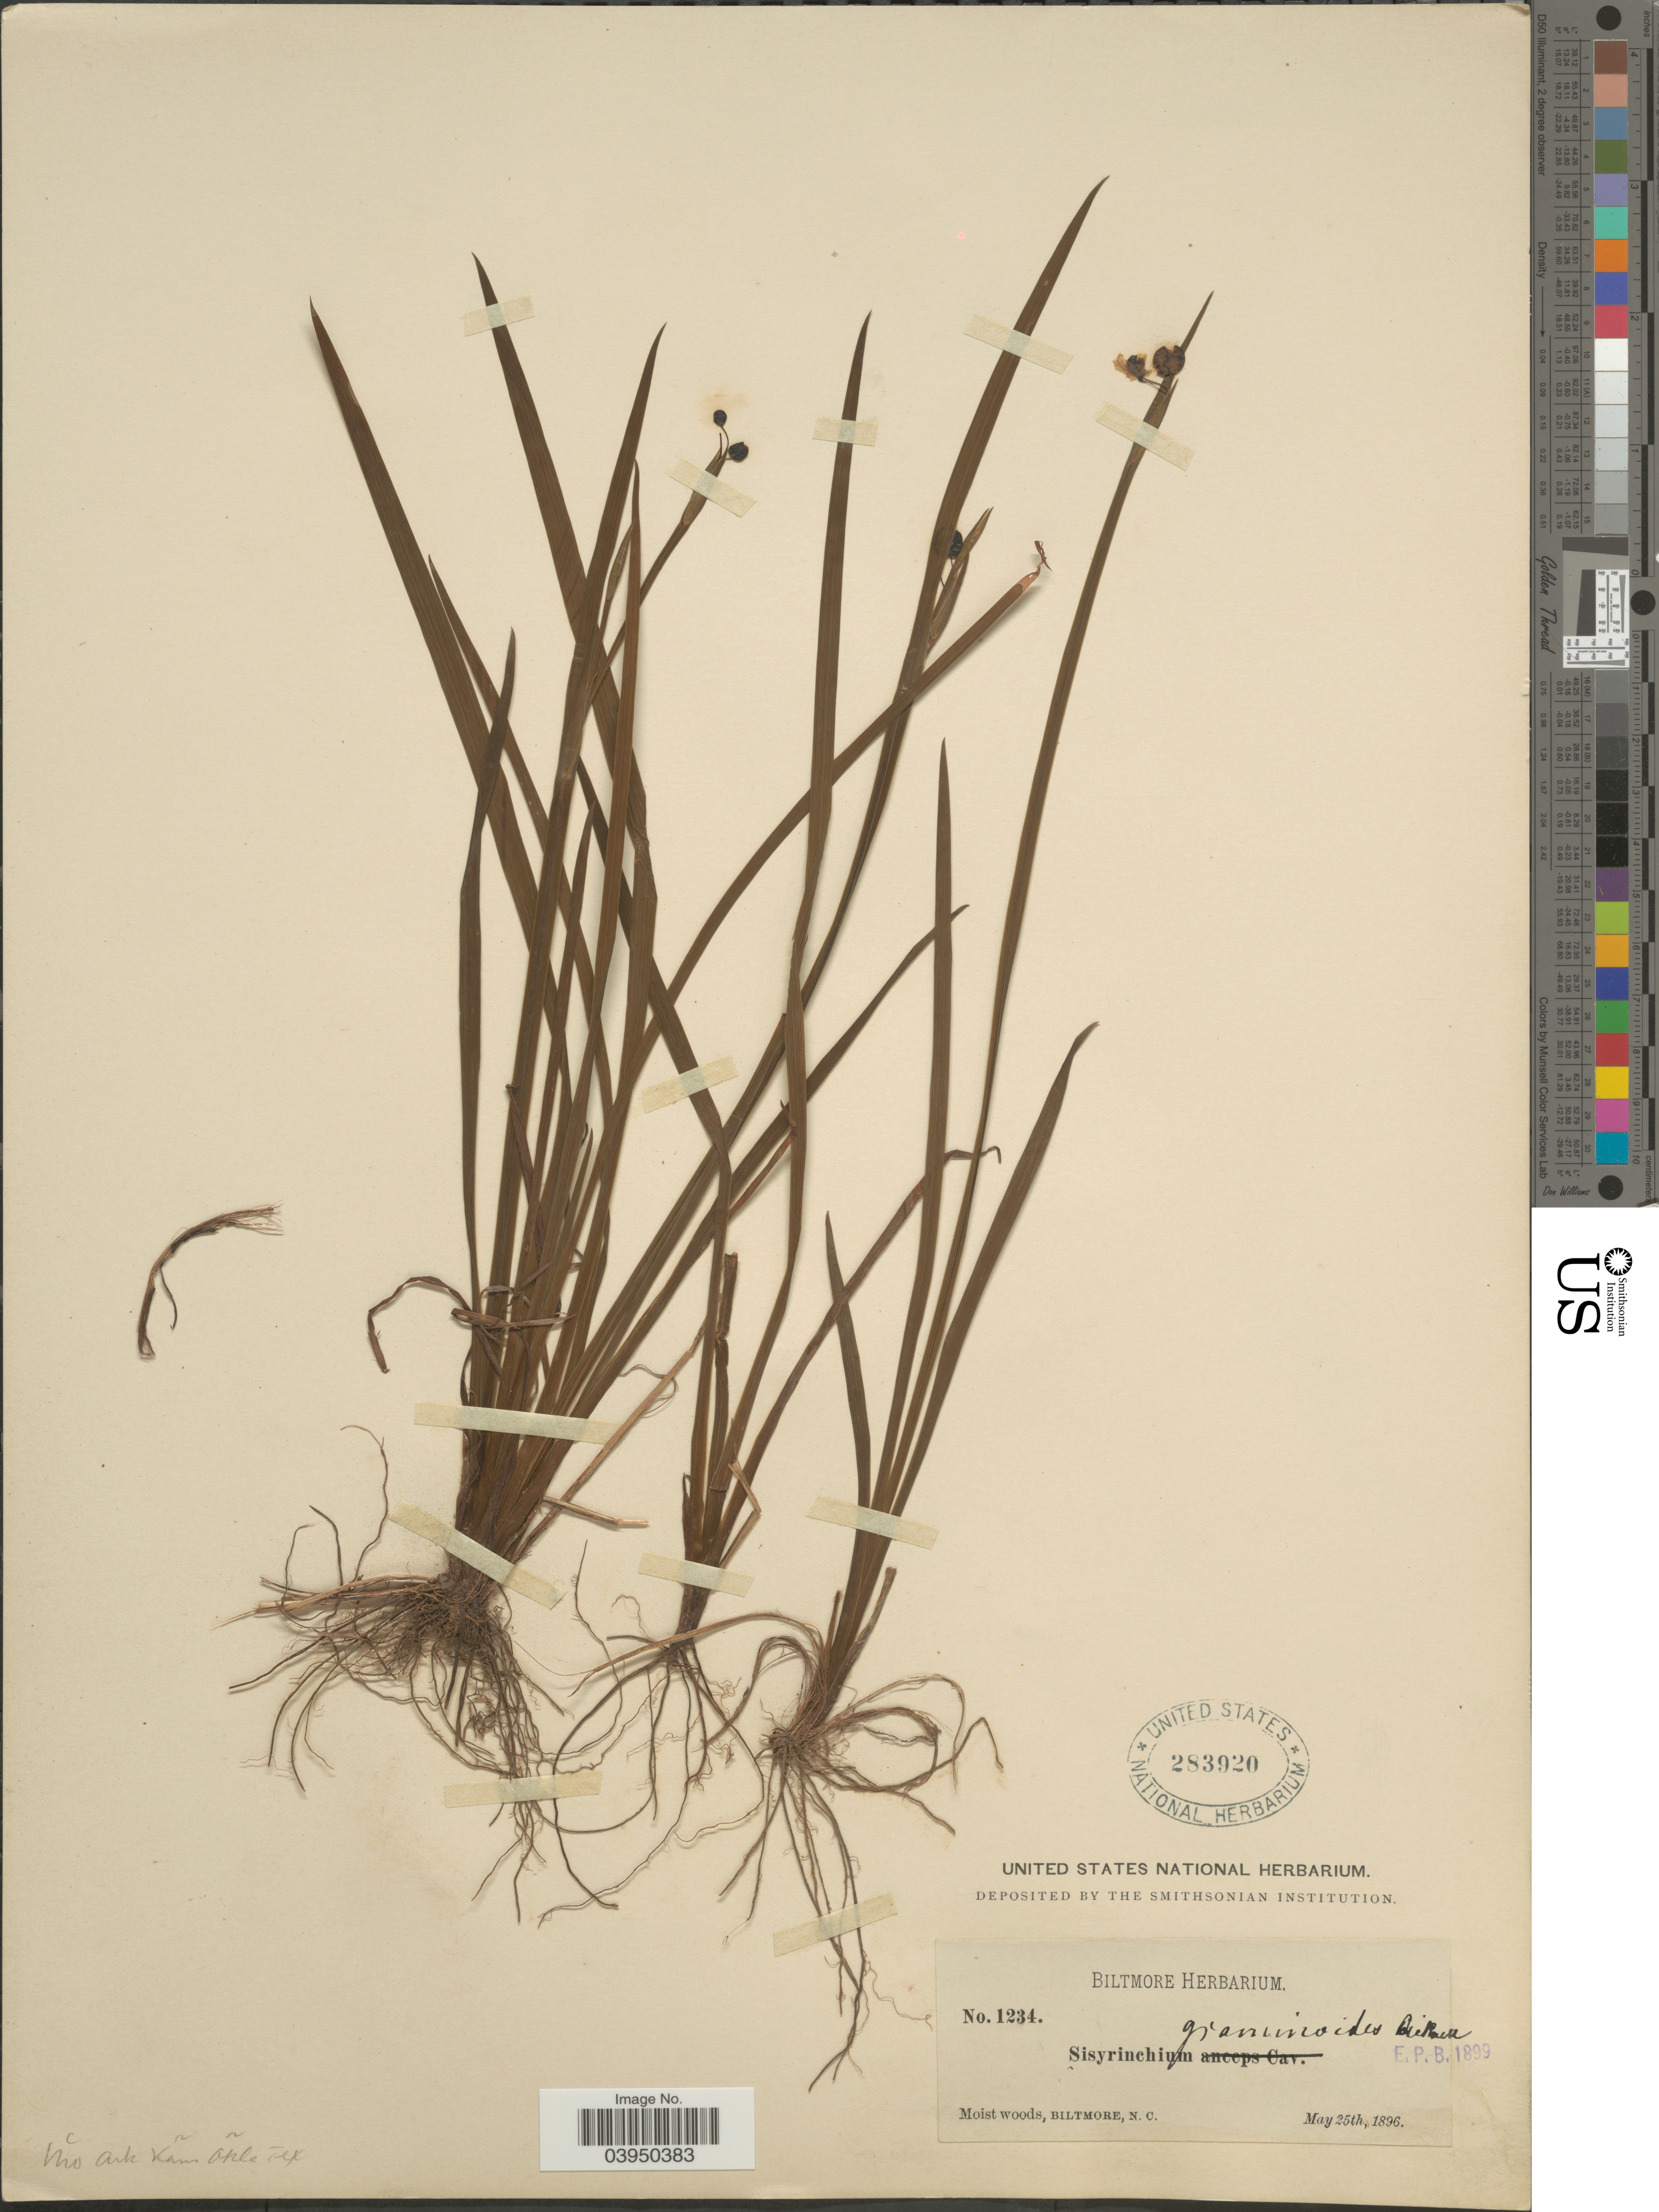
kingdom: Plantae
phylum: Tracheophyta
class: Liliopsida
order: Asparagales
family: Iridaceae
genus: Sisyrinchium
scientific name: Sisyrinchium angustifolium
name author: Mill.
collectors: ex herb. Biltmore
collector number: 1234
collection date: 1896-05-25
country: United States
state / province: North Carolina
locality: Biltmore.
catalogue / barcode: US 283920